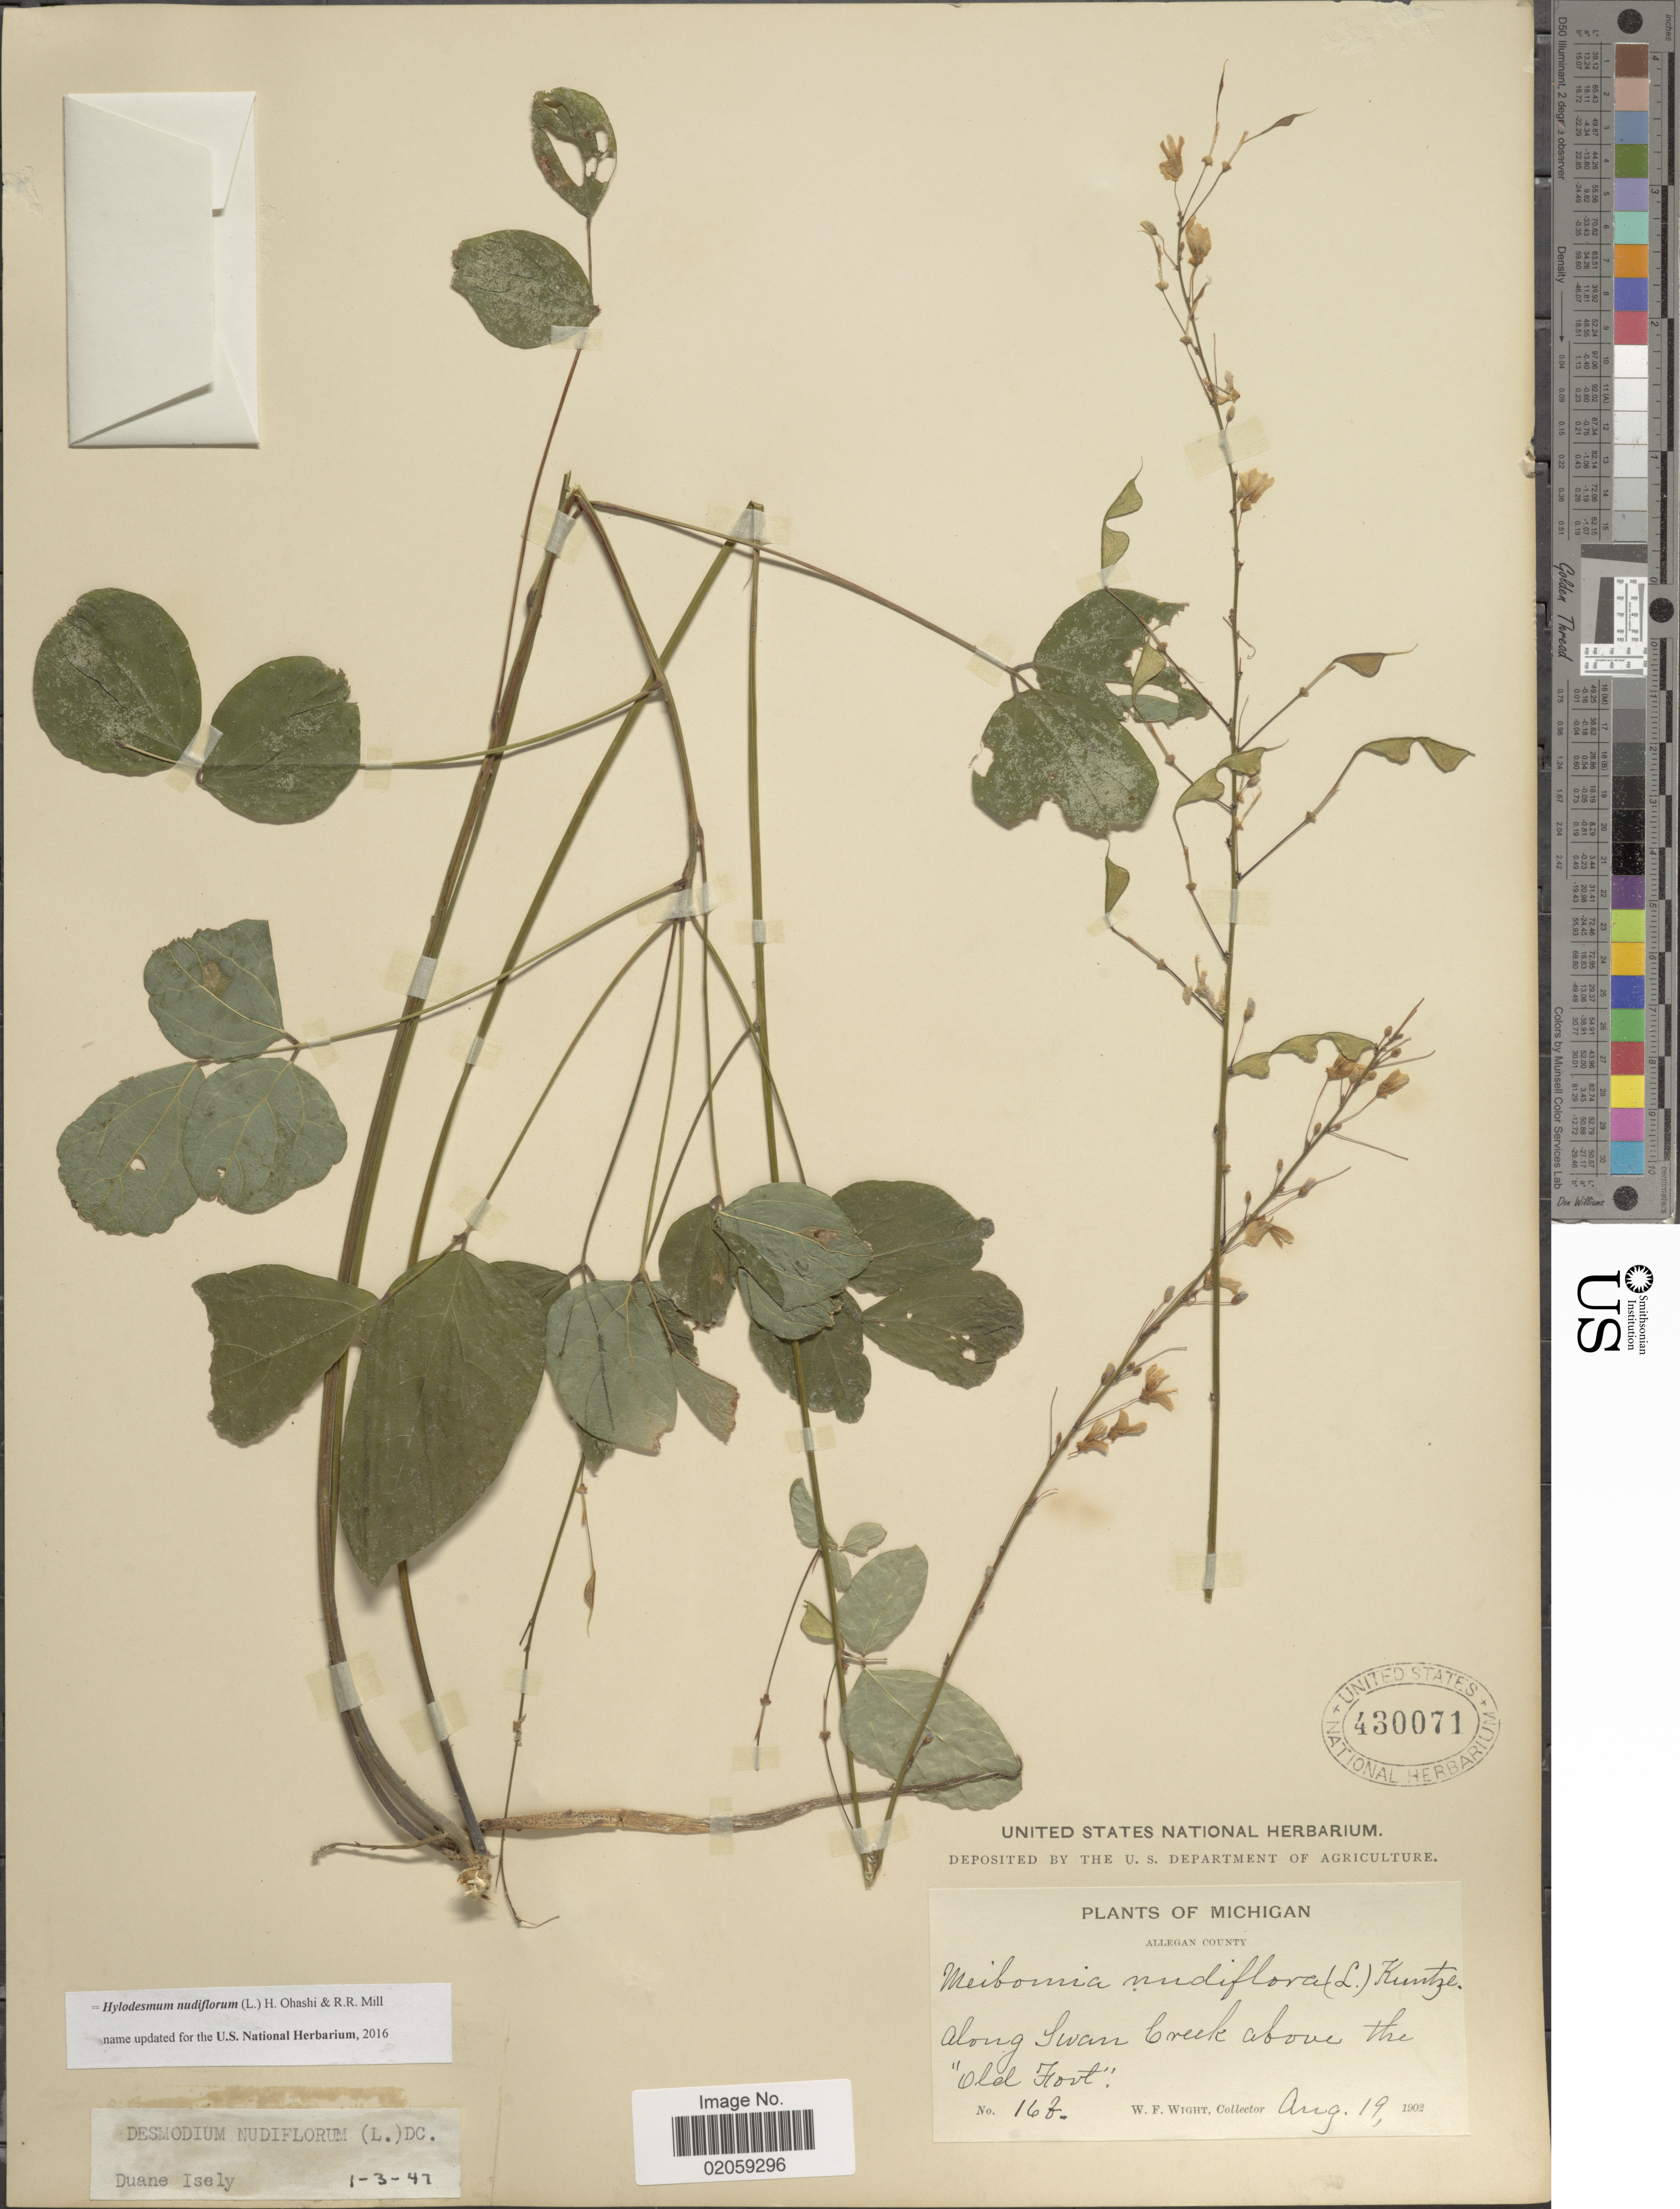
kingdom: Plantae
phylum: Tracheophyta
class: Magnoliopsida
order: Fabales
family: Fabaceae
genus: Hylodesmum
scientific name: Hylodesmum nudiflorum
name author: (L.) H. Ohashi & R.R. Mill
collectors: W. F. Wright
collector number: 16f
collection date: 1902-08-19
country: United States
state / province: Michigan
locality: Allegan County, along Swan Creek above the old Fort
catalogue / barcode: US 430071